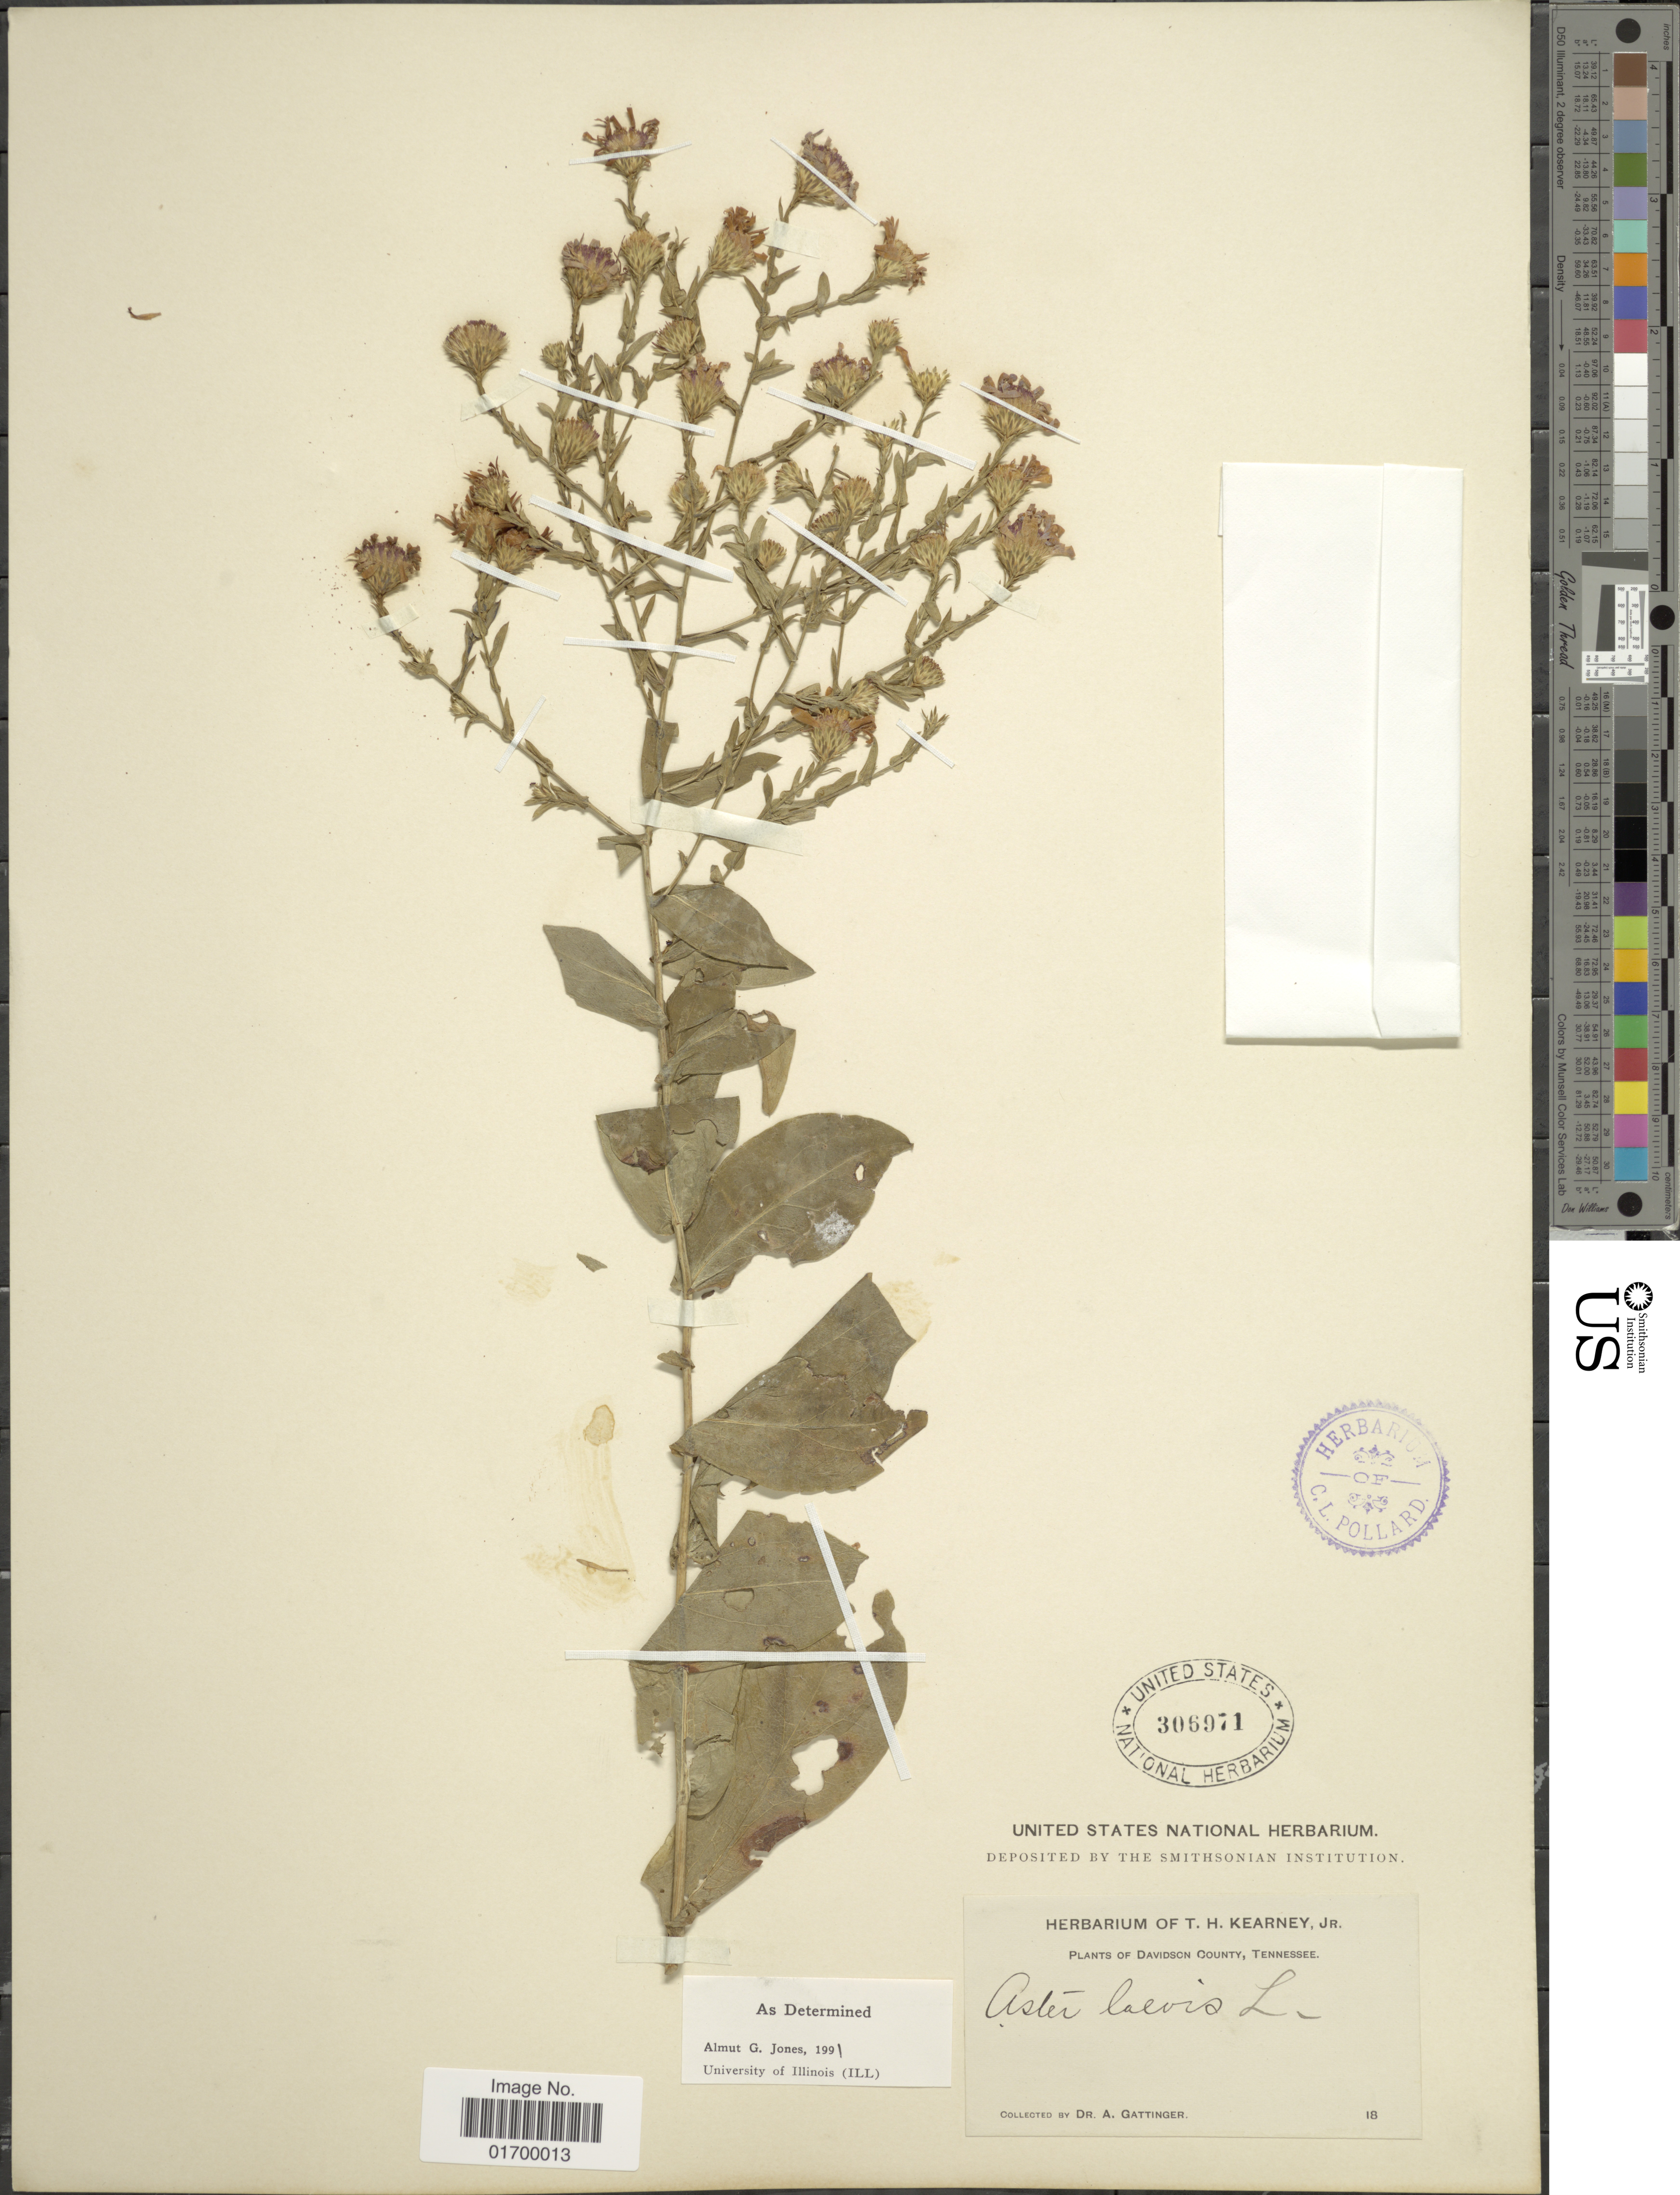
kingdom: Plantae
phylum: Tracheophyta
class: Magnoliopsida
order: Asterales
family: Asteraceae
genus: Symphyotrichum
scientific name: Symphyotrichum laeve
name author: (L.) Á. Löve & D. Löve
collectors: A. Gattinger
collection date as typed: Transcribed d/m/y: //18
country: United States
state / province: Tennessee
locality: Davidson County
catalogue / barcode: US 306971